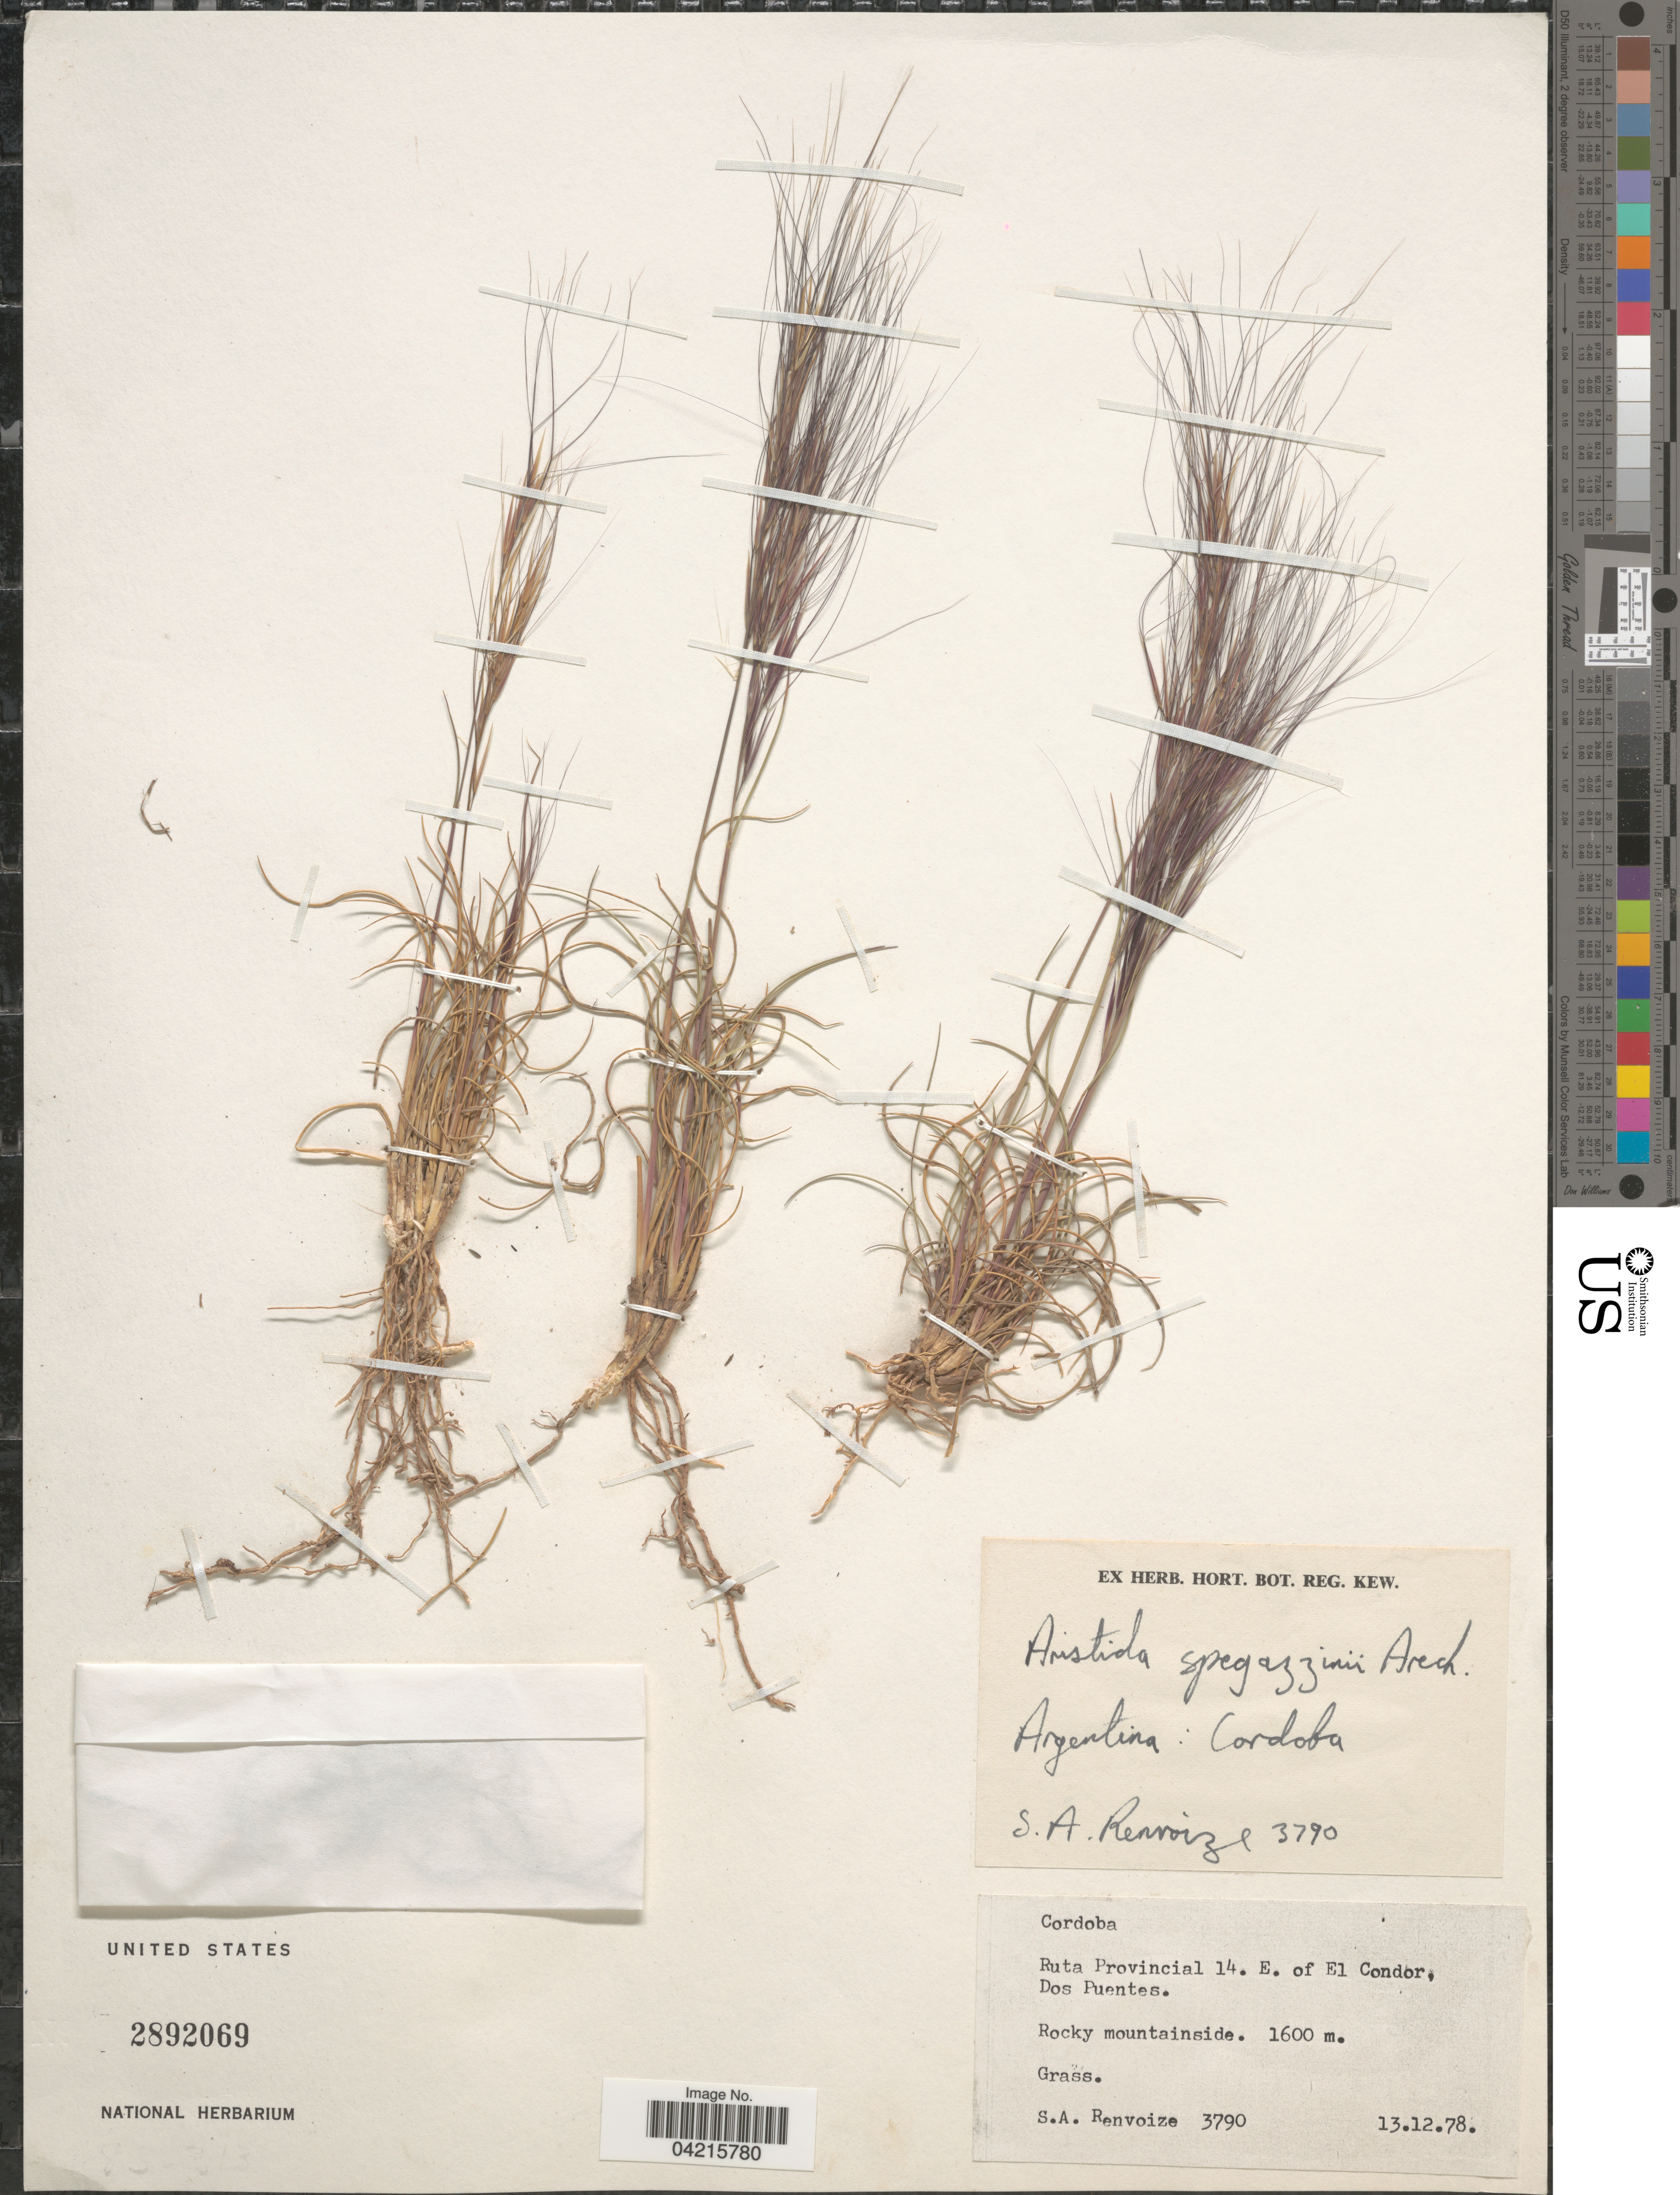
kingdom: Plantae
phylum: Tracheophyta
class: Liliopsida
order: Poales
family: Poaceae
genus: Aristida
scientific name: Aristida spegazzinii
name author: Arechav.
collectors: S. A. Renvoize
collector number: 3790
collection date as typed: Transcribed d/m/y: 13/12/78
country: Argentina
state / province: Cordoba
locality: Ruta Provincial 14. E. of El Condor, Dos Puentes.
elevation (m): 1600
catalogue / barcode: US 2892069